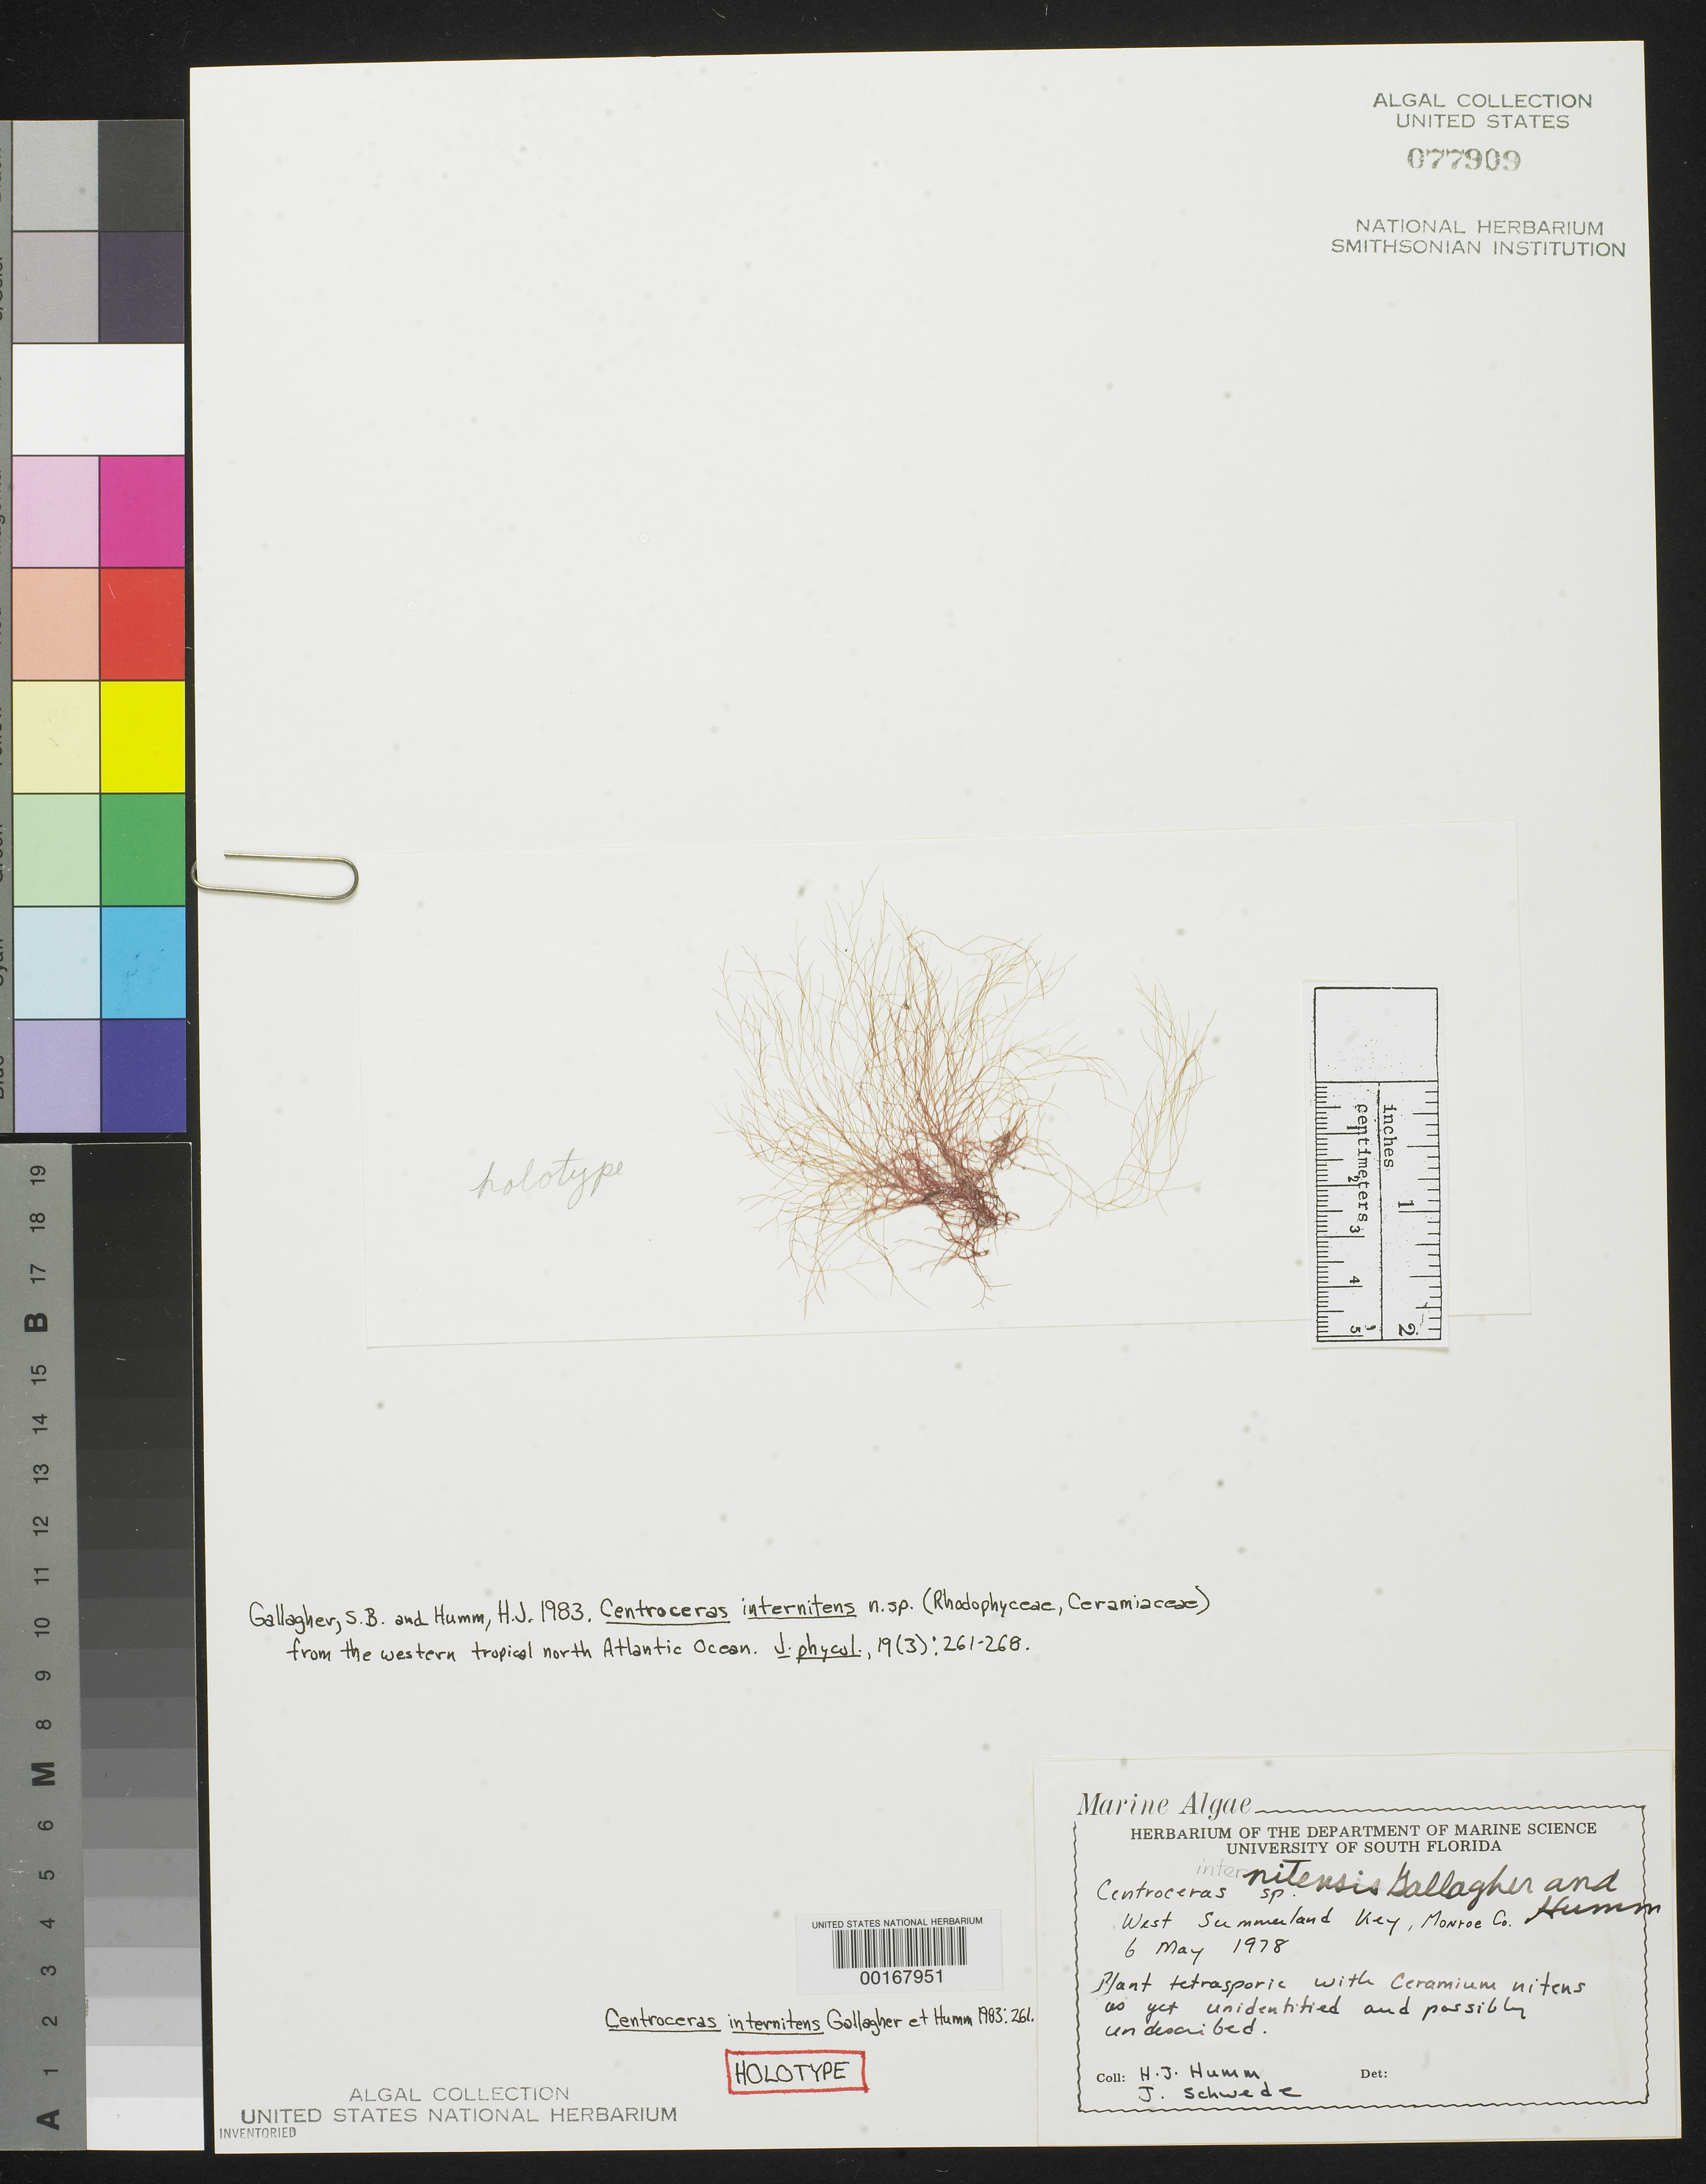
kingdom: Plantae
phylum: Rhodophyta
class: Florideophyceae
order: Ceramiales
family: Ceramiaceae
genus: Centroceras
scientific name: Centroceras internitens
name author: Gallagher & Humm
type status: Holotype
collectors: H. J. Humm & J. Schwede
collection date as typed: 06 May 1978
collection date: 1978-05-06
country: United States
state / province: Florida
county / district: Monroe County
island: West Summerland Key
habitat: With Ceramium nitens.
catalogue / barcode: US 77909